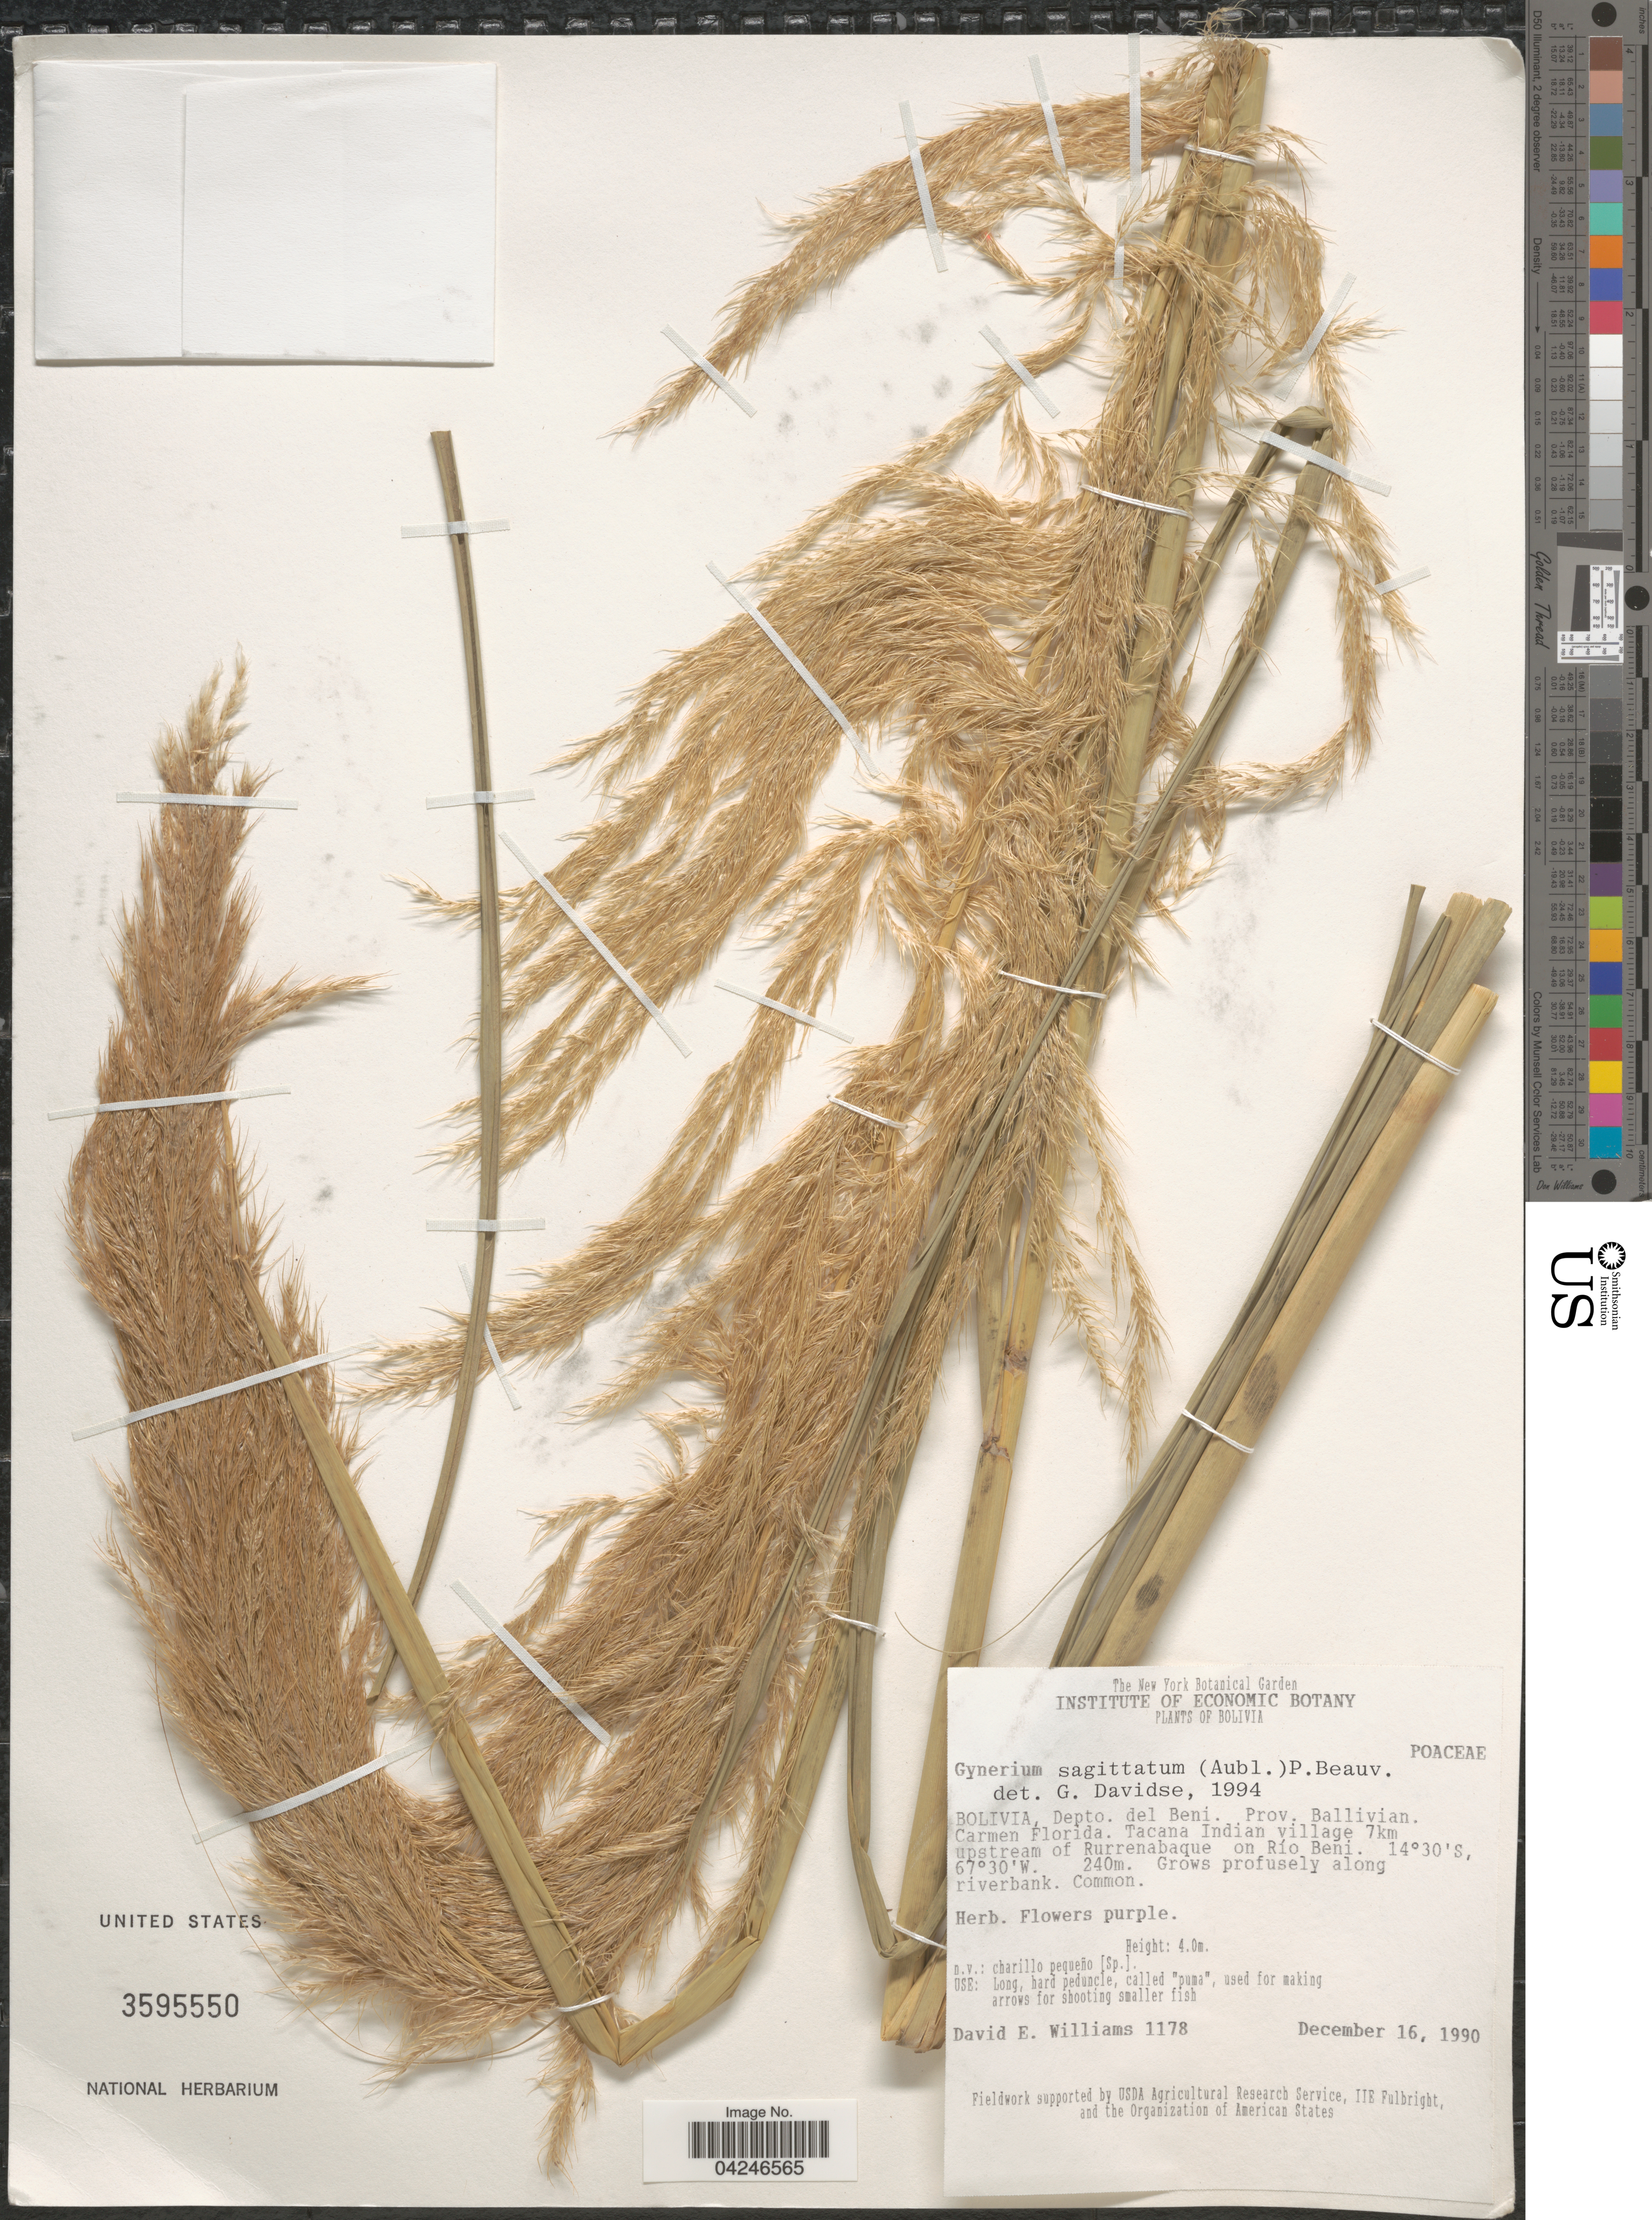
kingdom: Plantae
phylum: Tracheophyta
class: Liliopsida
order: Poales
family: Poaceae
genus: Gynerium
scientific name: Gynerium sagittatum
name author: (Aubl.) P. Beauv.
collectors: D. E. Williams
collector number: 1178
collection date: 1990-12-16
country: Bolivia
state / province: Beni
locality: Depto. del Beni. Prov. Ballivian. Carmen Florida. Tacana Indian village 7km upstream of Rurrenabaque on Río Beni.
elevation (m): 240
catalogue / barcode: US 3595550